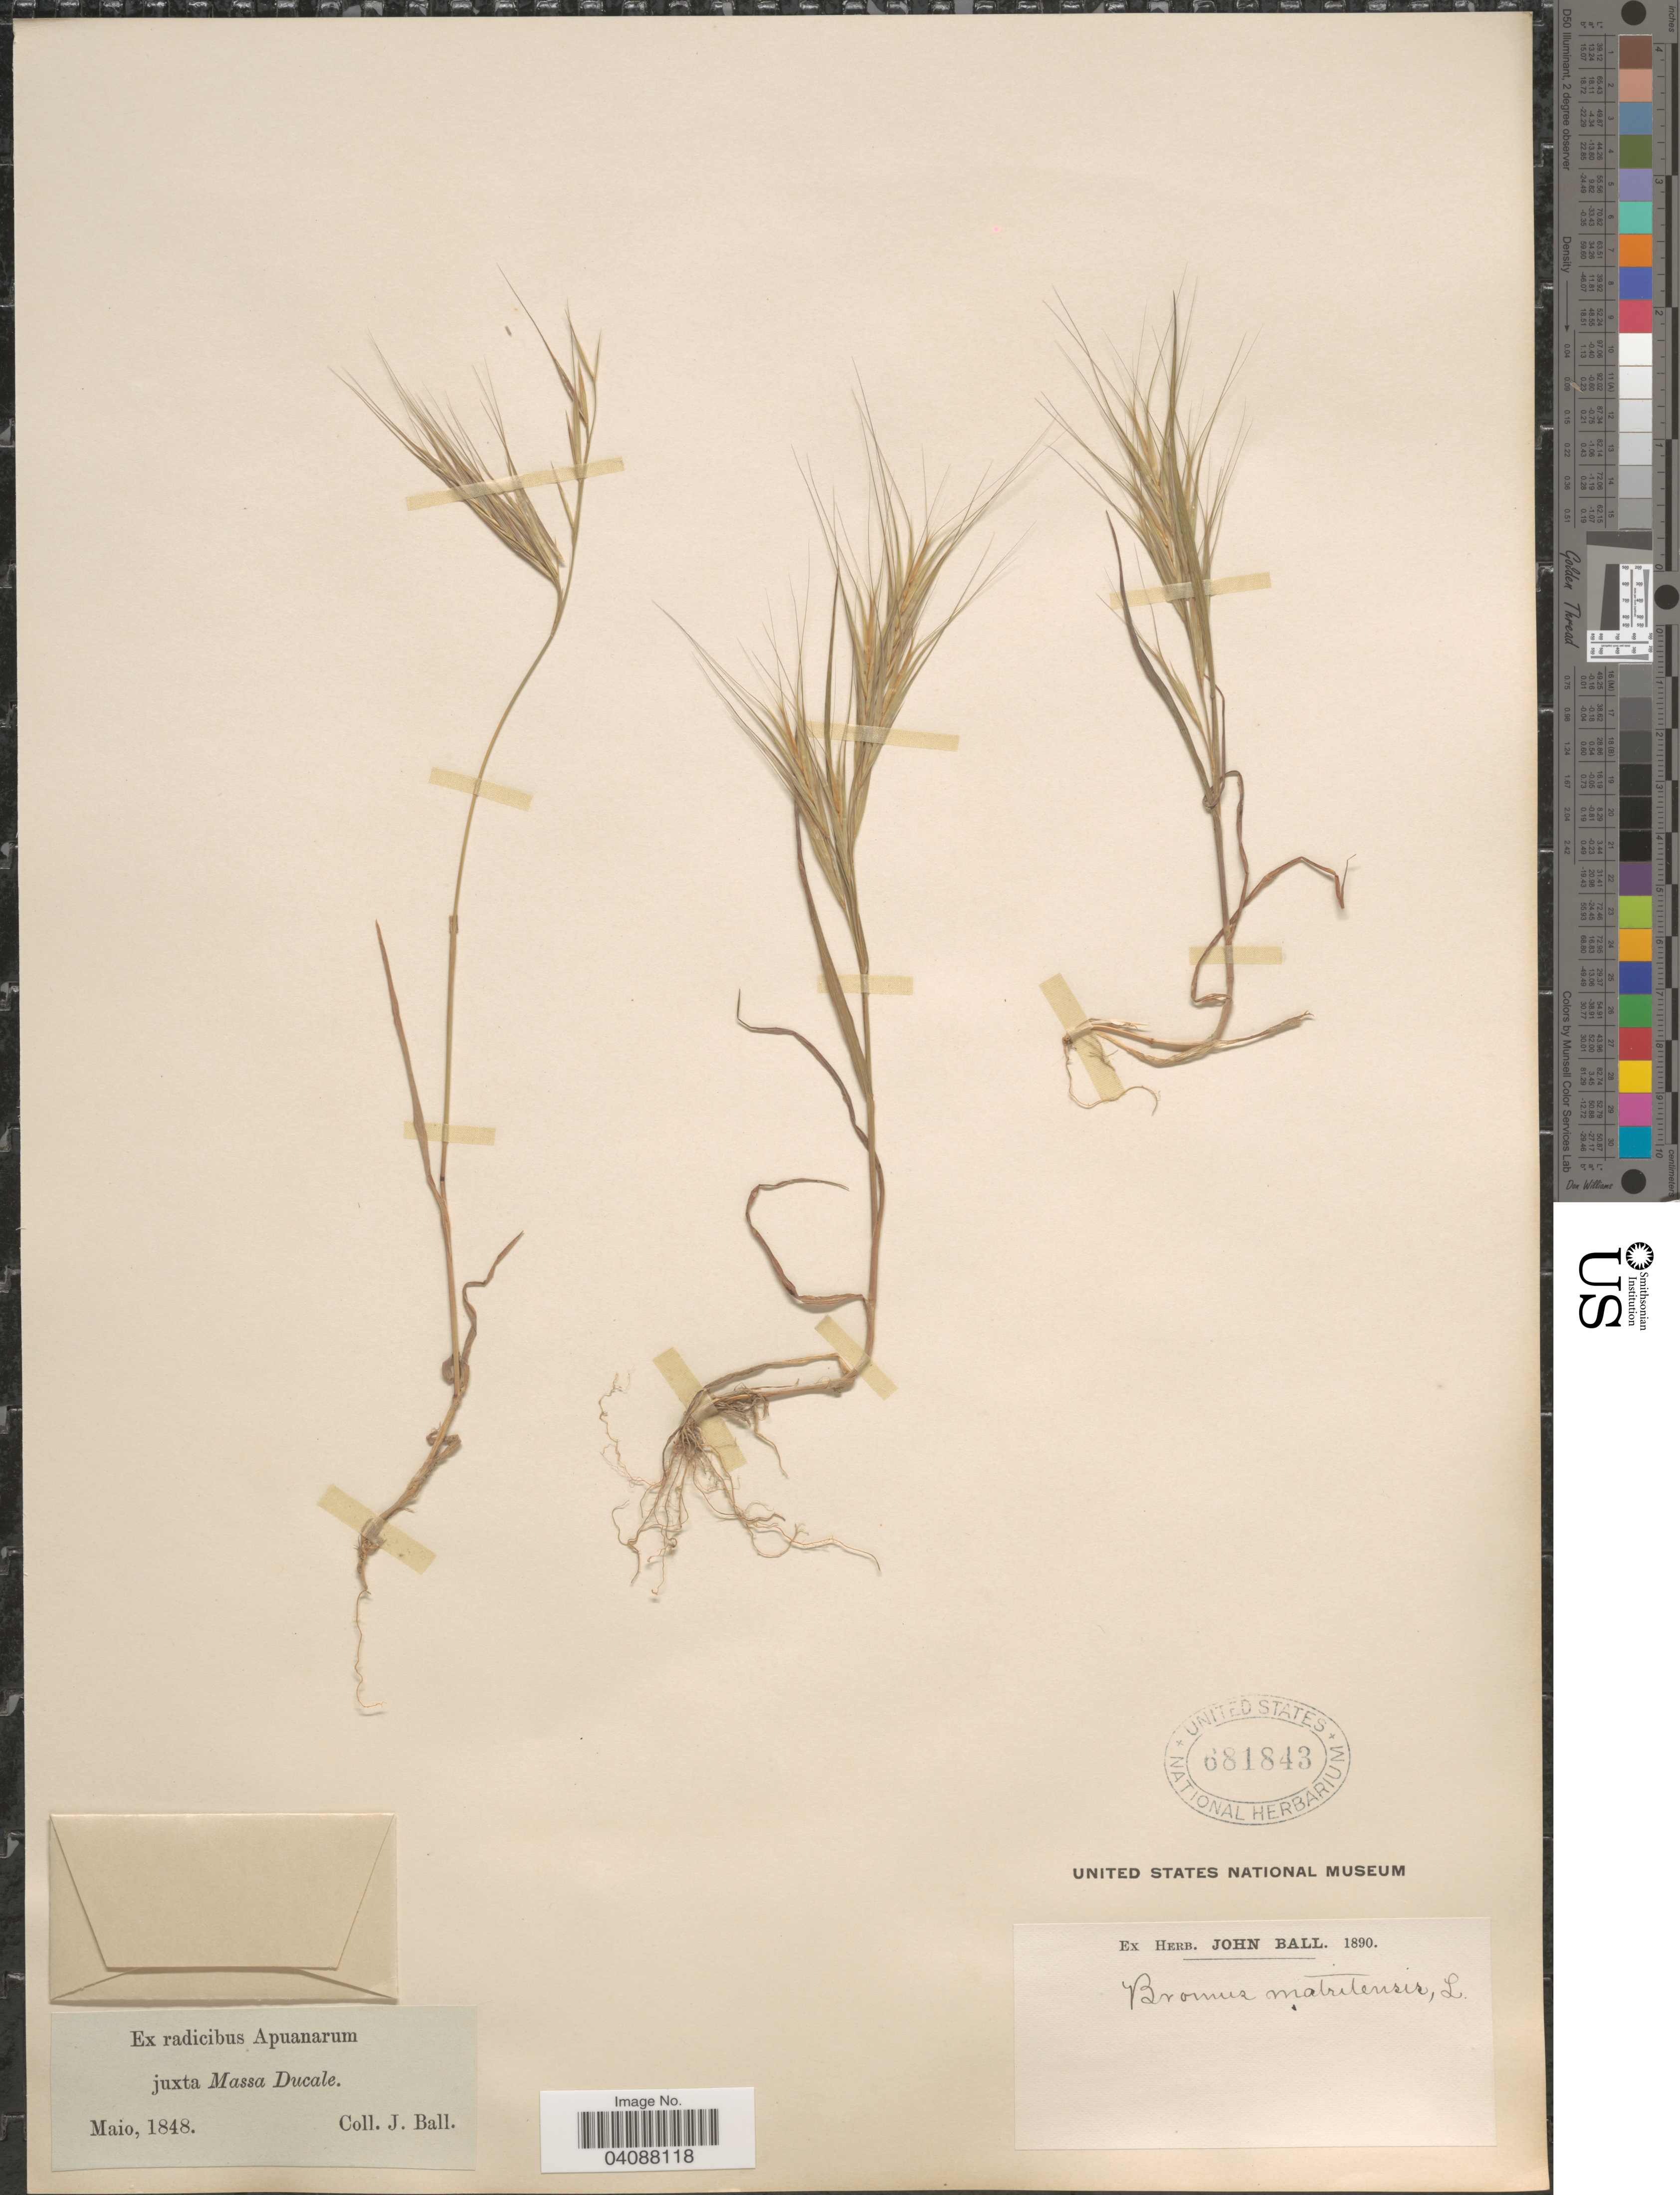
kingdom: Plantae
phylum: Tracheophyta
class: Liliopsida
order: Poales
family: Poaceae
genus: Bromus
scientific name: Bromus madritensis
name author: L.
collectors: J. Ball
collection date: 1848-05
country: Italy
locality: Ex radicibus Apuanarum juxta Massa Ducale.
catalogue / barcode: US 681843